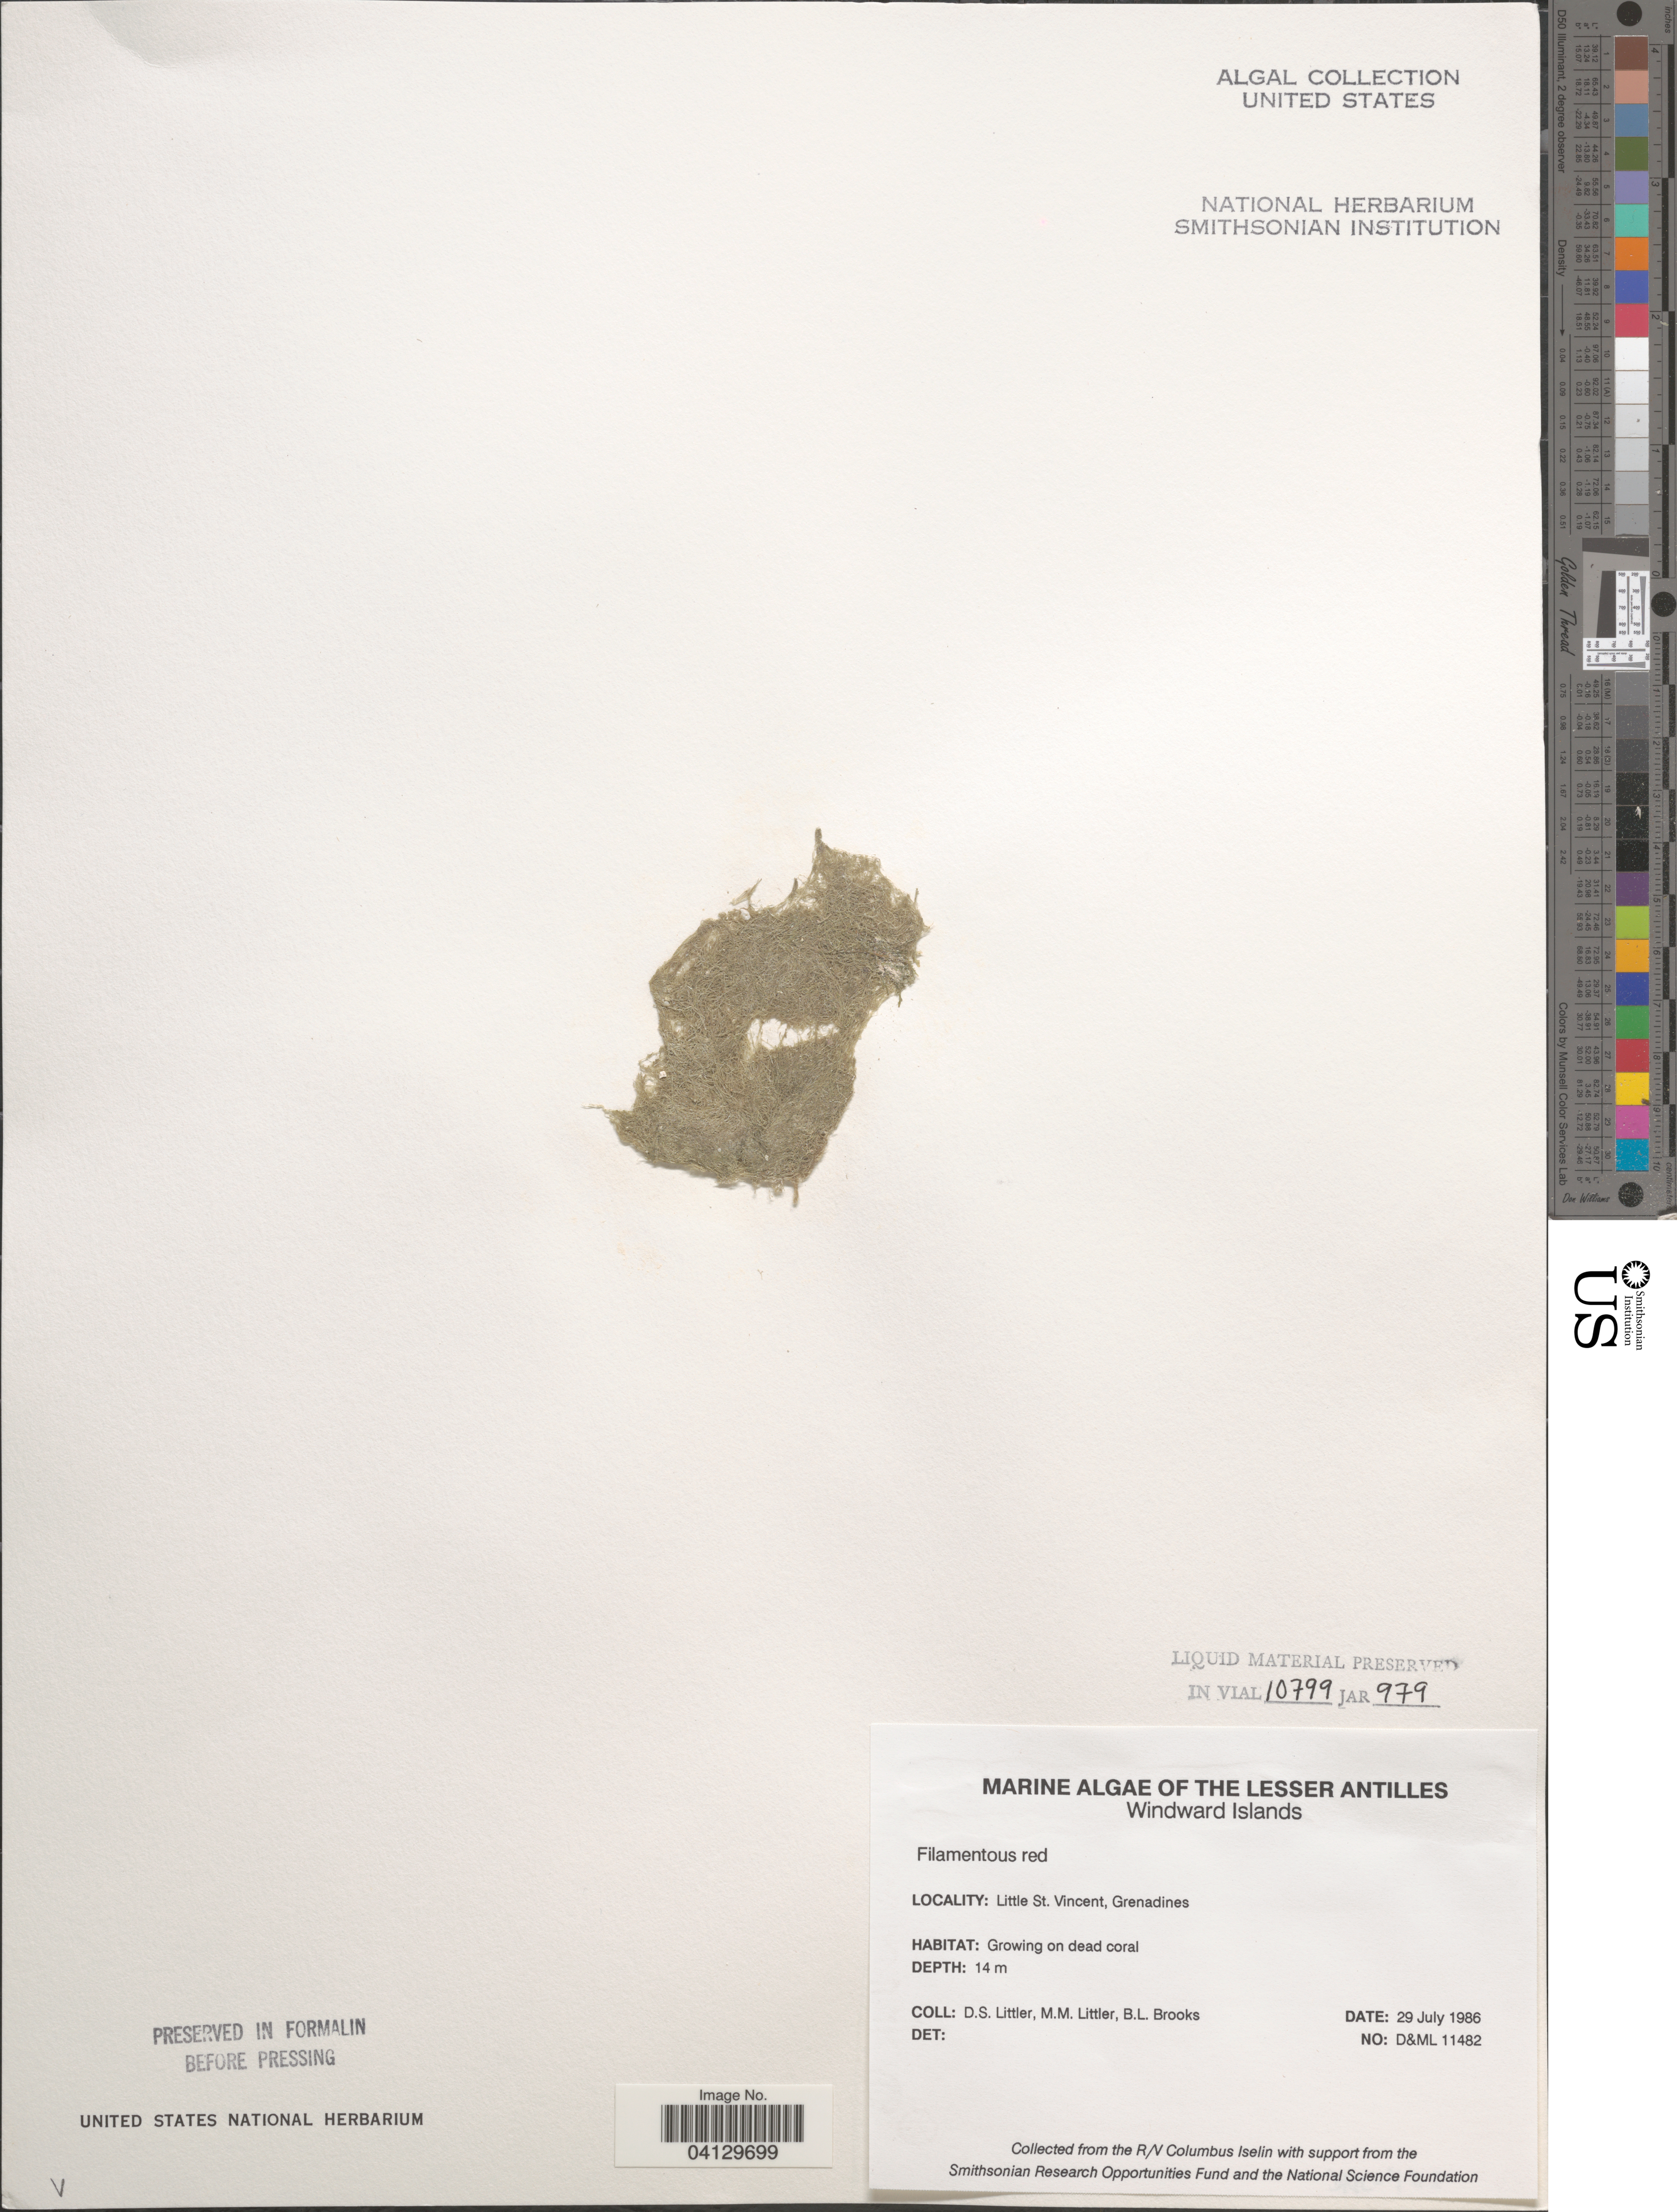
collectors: D. S. Littler & B. Brooks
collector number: D&ML11482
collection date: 1986-07-29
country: St. Vincent - Grenadines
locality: The Lesser Antilles. Windward Islands. Little St. Vincent, Grenadines.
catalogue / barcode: US 328741